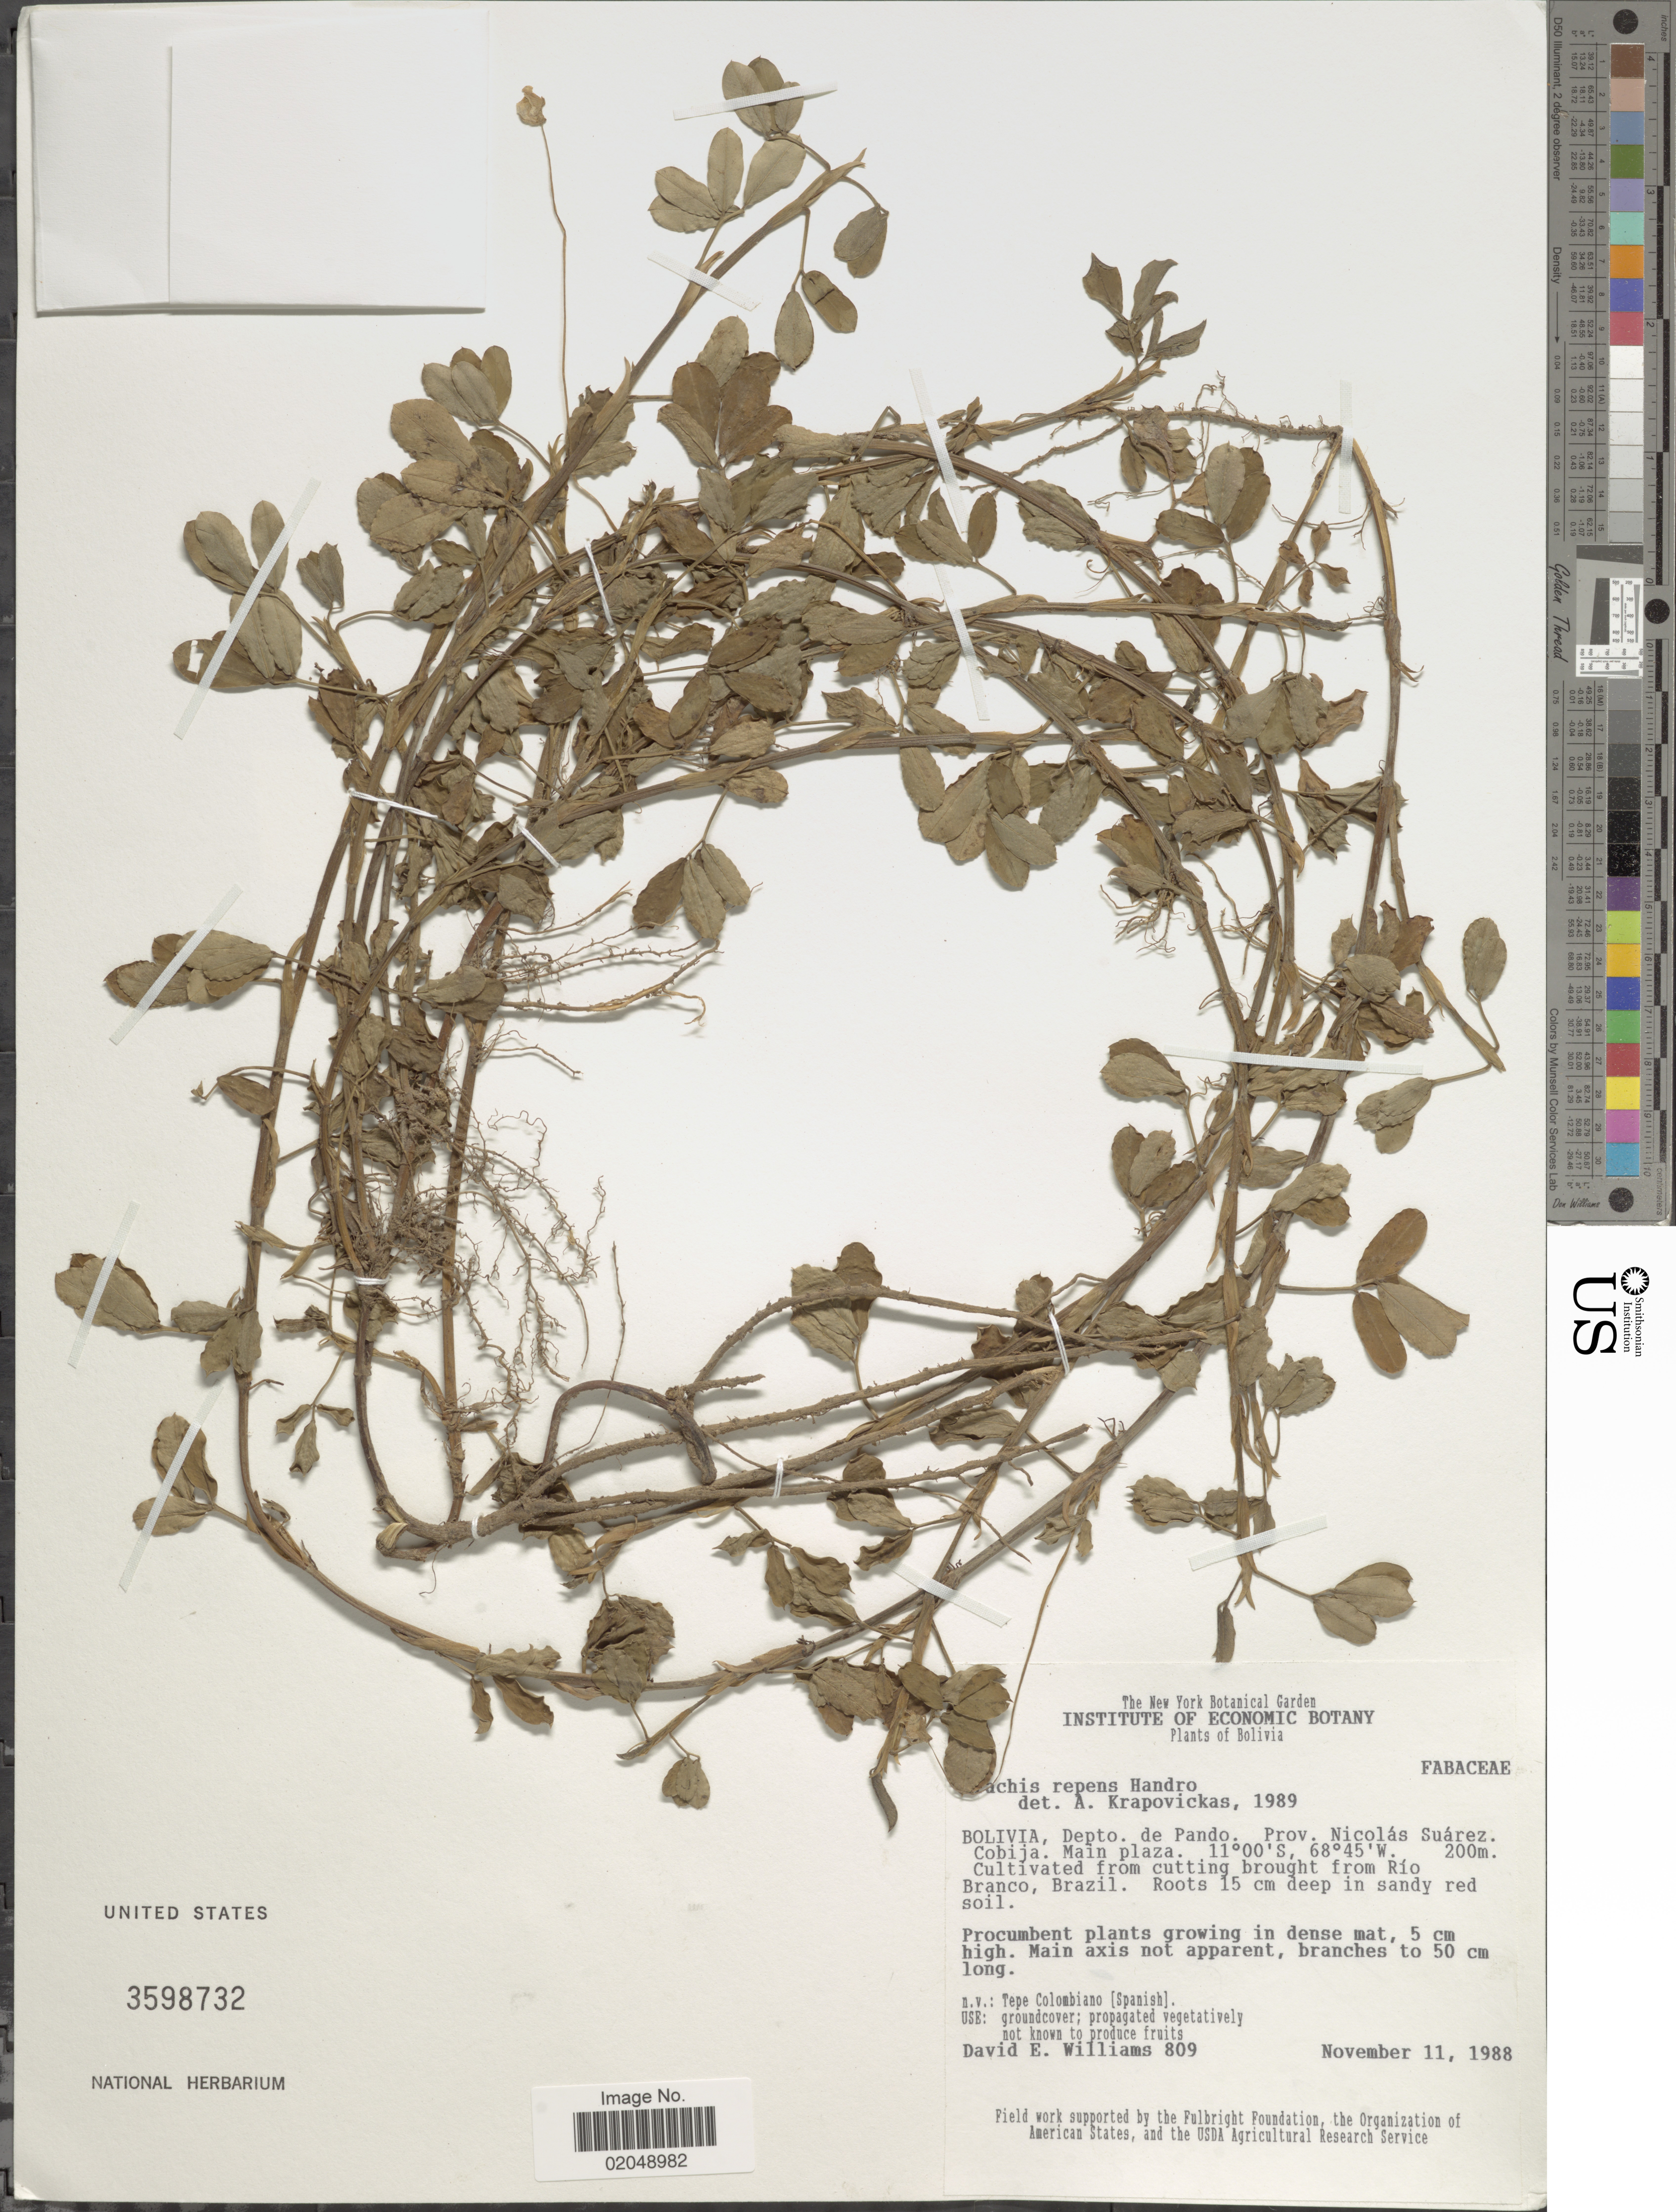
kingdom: Plantae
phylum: Tracheophyta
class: Magnoliopsida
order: Fabales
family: Fabaceae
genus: Arachis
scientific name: Arachis repens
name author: Handro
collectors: D. E. Williams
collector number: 809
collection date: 1988-11-11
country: Bolivia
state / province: Pando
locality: Prov. Nicolas Suarez, Cobija, Main plaza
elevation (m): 200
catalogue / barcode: US 3598732